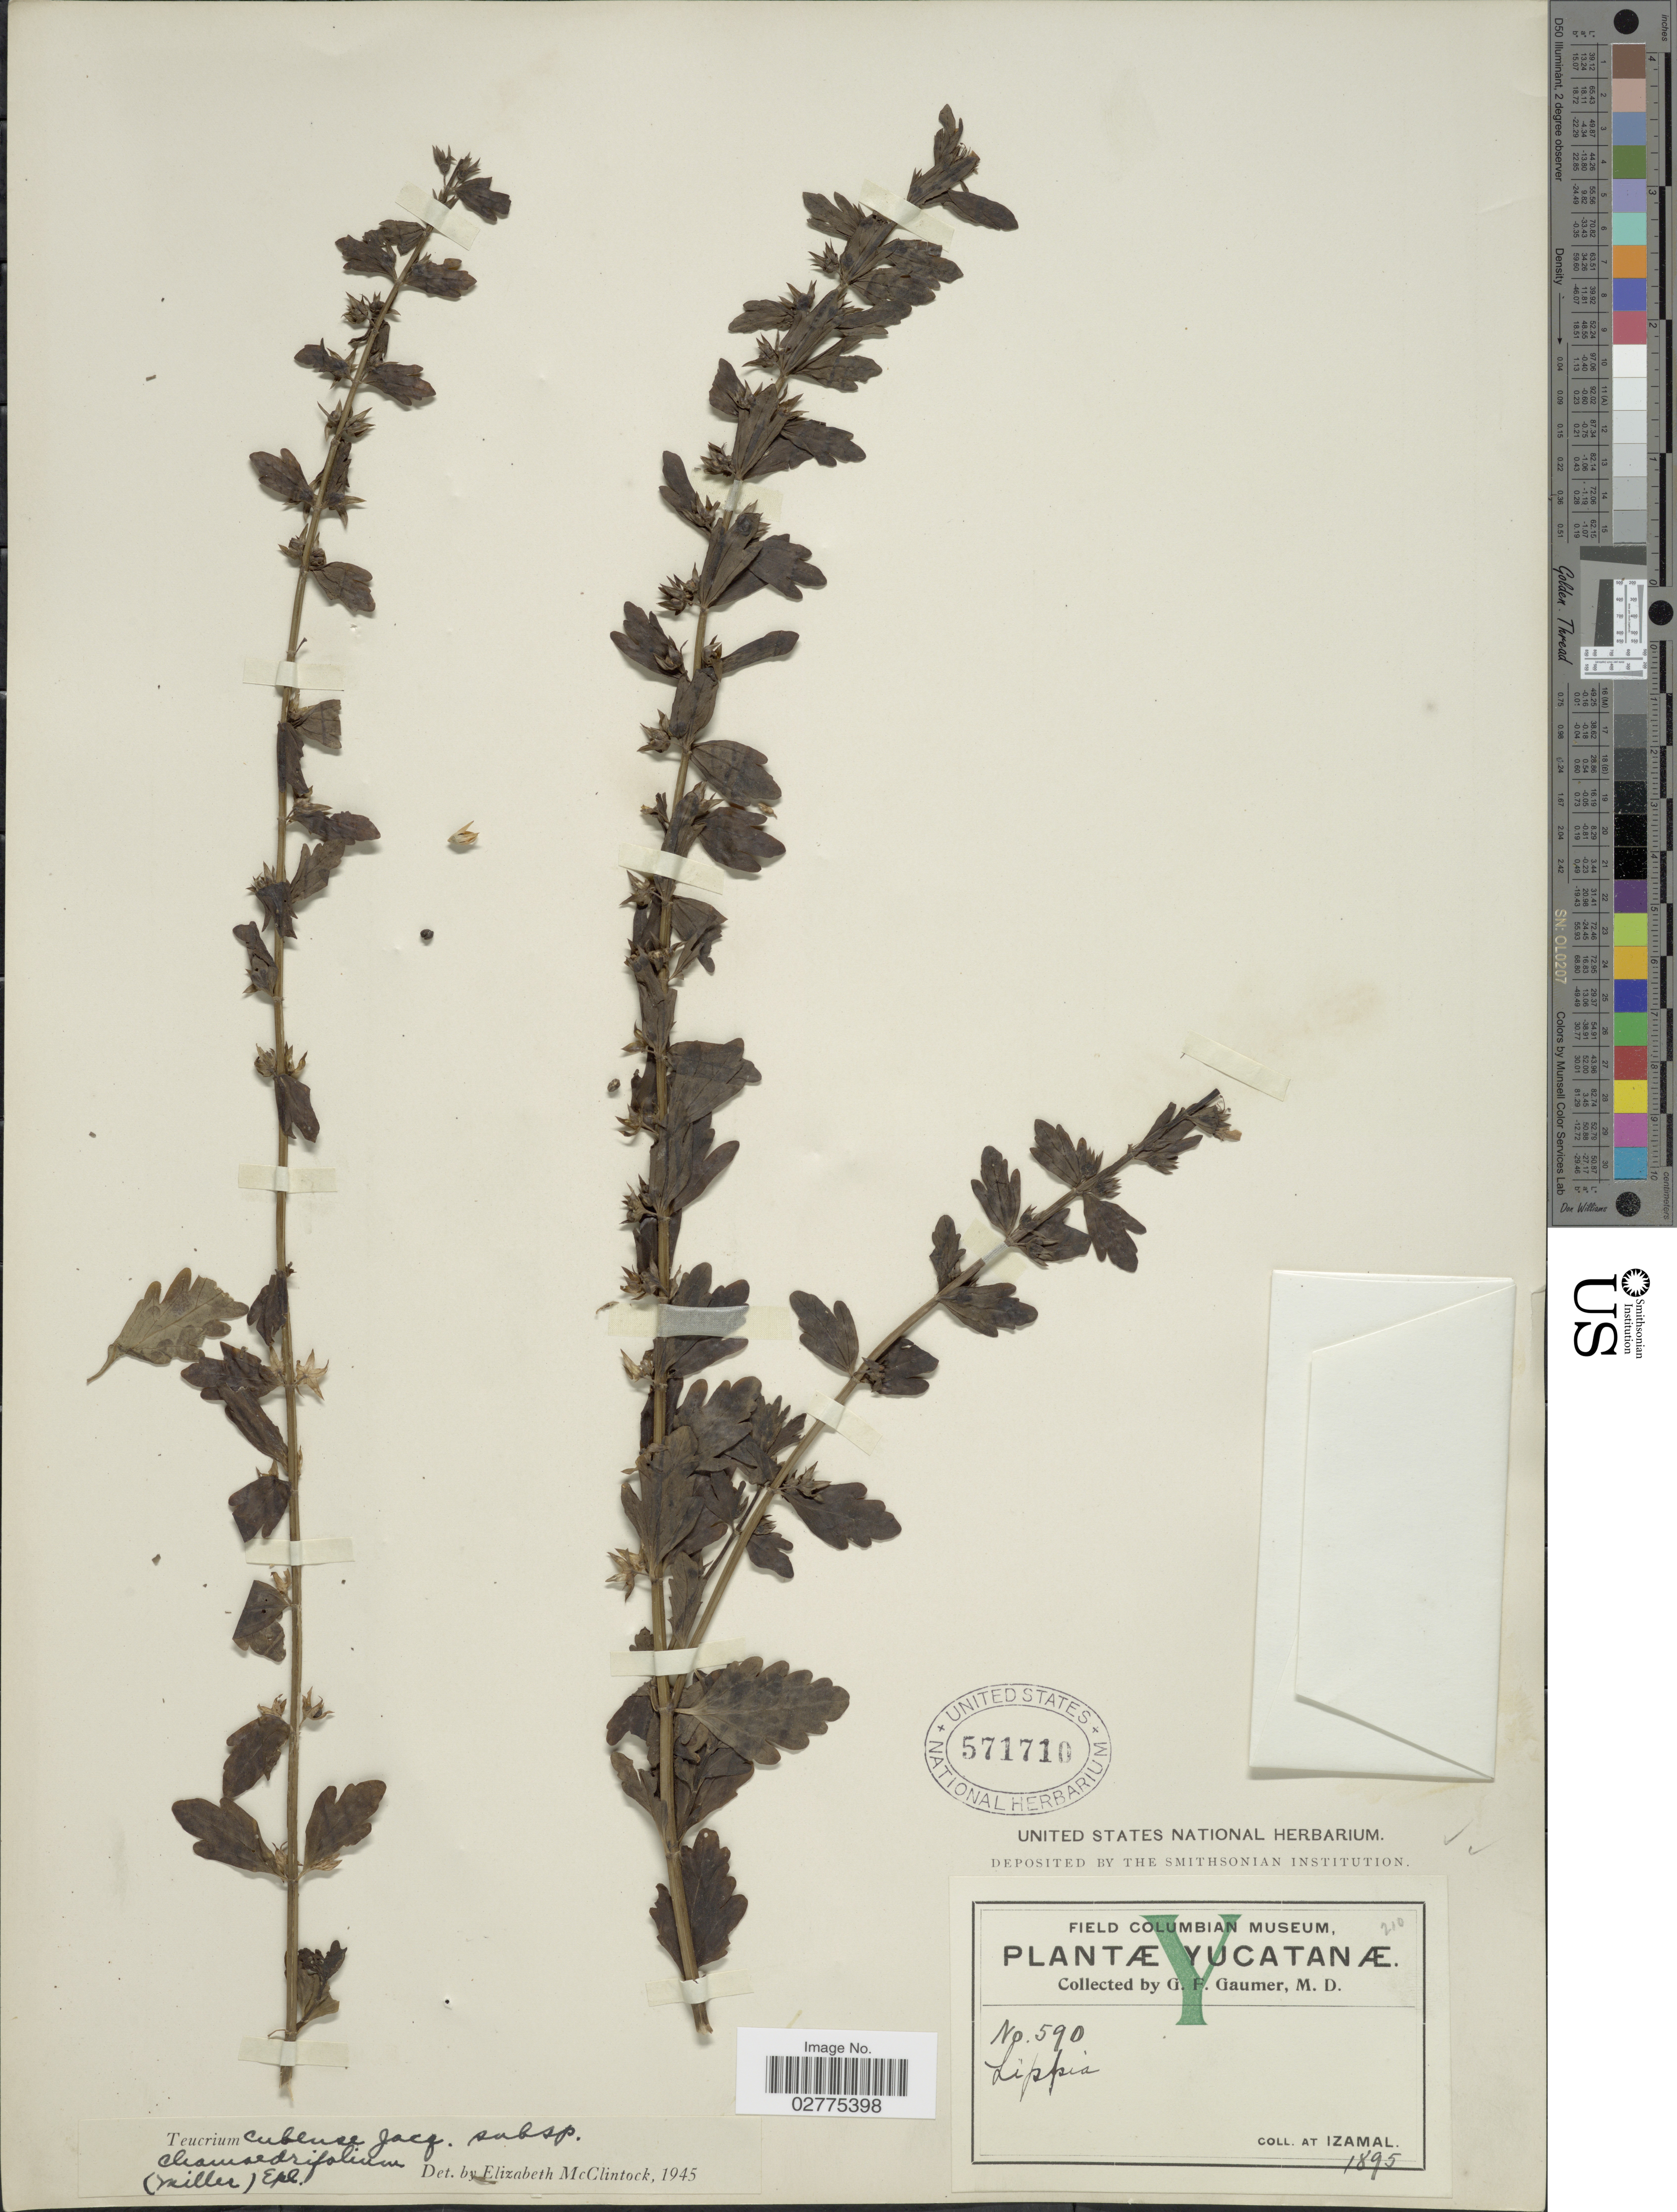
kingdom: Plantae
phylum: Tracheophyta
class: Magnoliopsida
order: Lamiales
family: Lamiaceae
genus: Teucrium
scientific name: Teucrium cubense subsp. chamaedrifolium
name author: Jacq.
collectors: G. F. Gaumer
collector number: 590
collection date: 1895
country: Mexico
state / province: Yucatán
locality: Yucatanae, At Izamal.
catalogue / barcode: US 571710